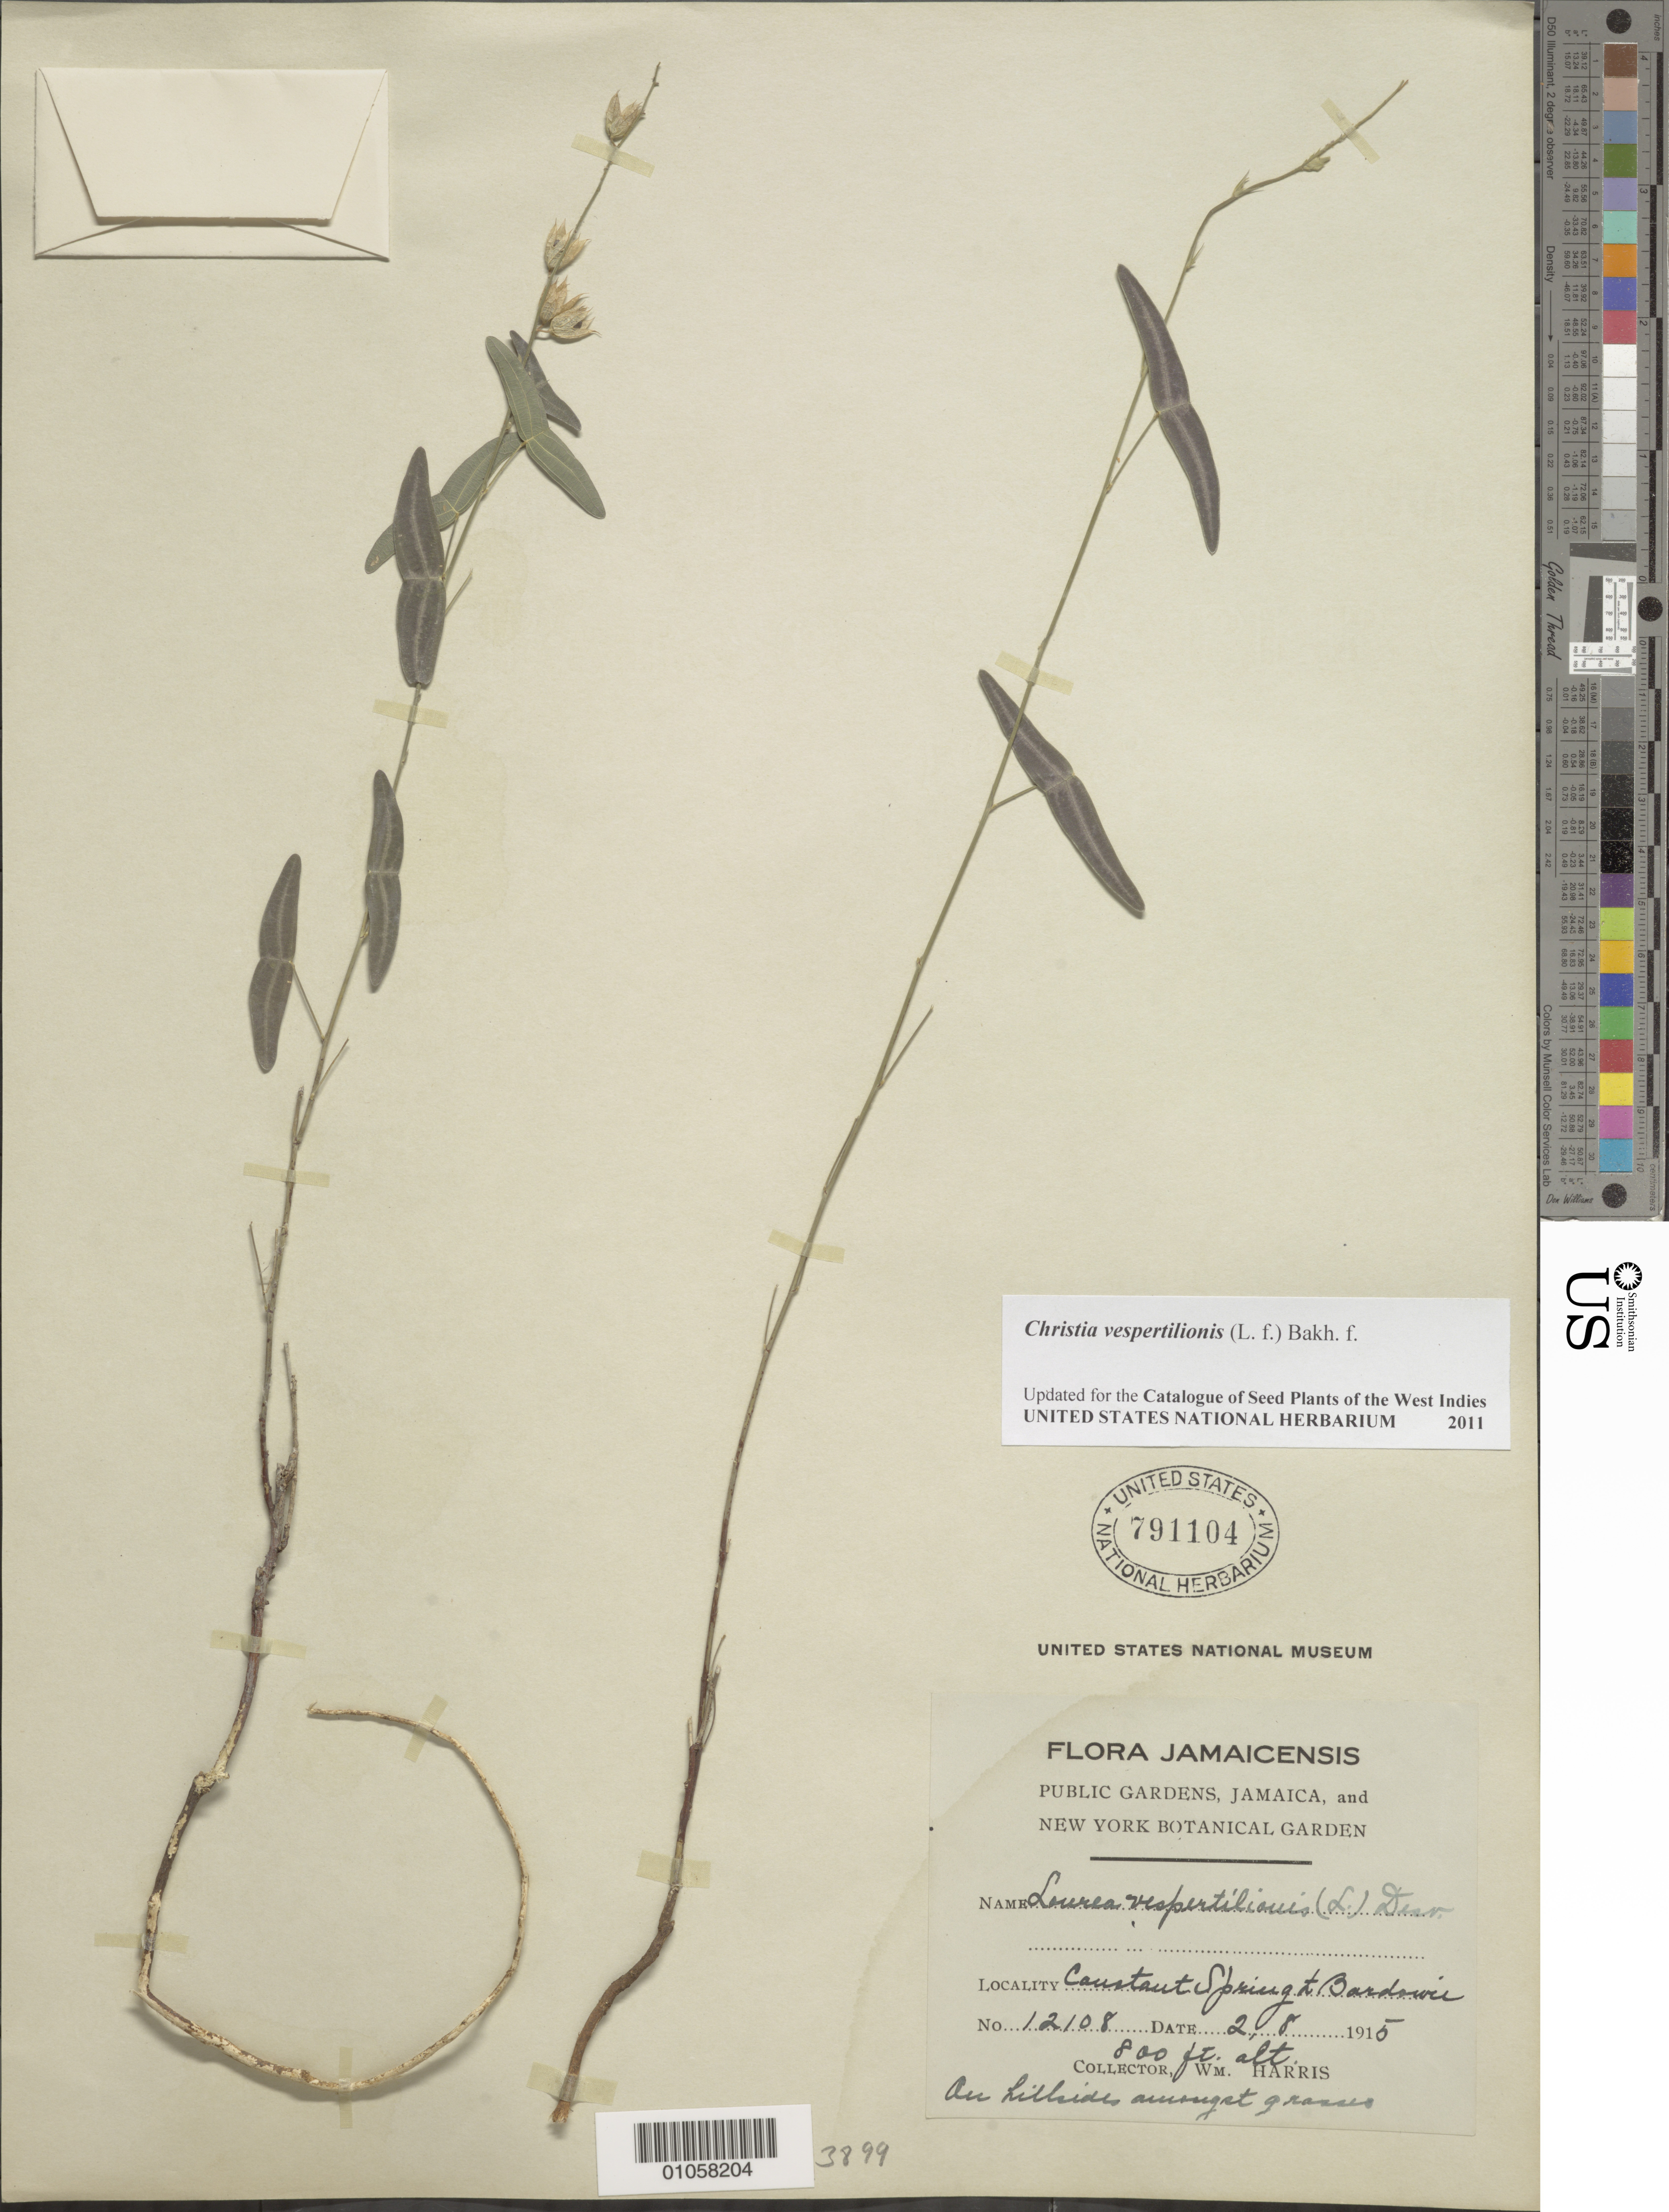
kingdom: Plantae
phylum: Tracheophyta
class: Magnoliopsida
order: Fabales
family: Fabaceae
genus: Christia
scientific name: Christia vespertilionis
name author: (L. f.) Bakh. f.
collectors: W. Harris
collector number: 12108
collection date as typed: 02 Aug 1915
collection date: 1915-08-02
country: Jamaica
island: Jamaica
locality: Constant Spring to Bardowei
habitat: On hillsides amongst grasses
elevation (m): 244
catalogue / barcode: US 791110